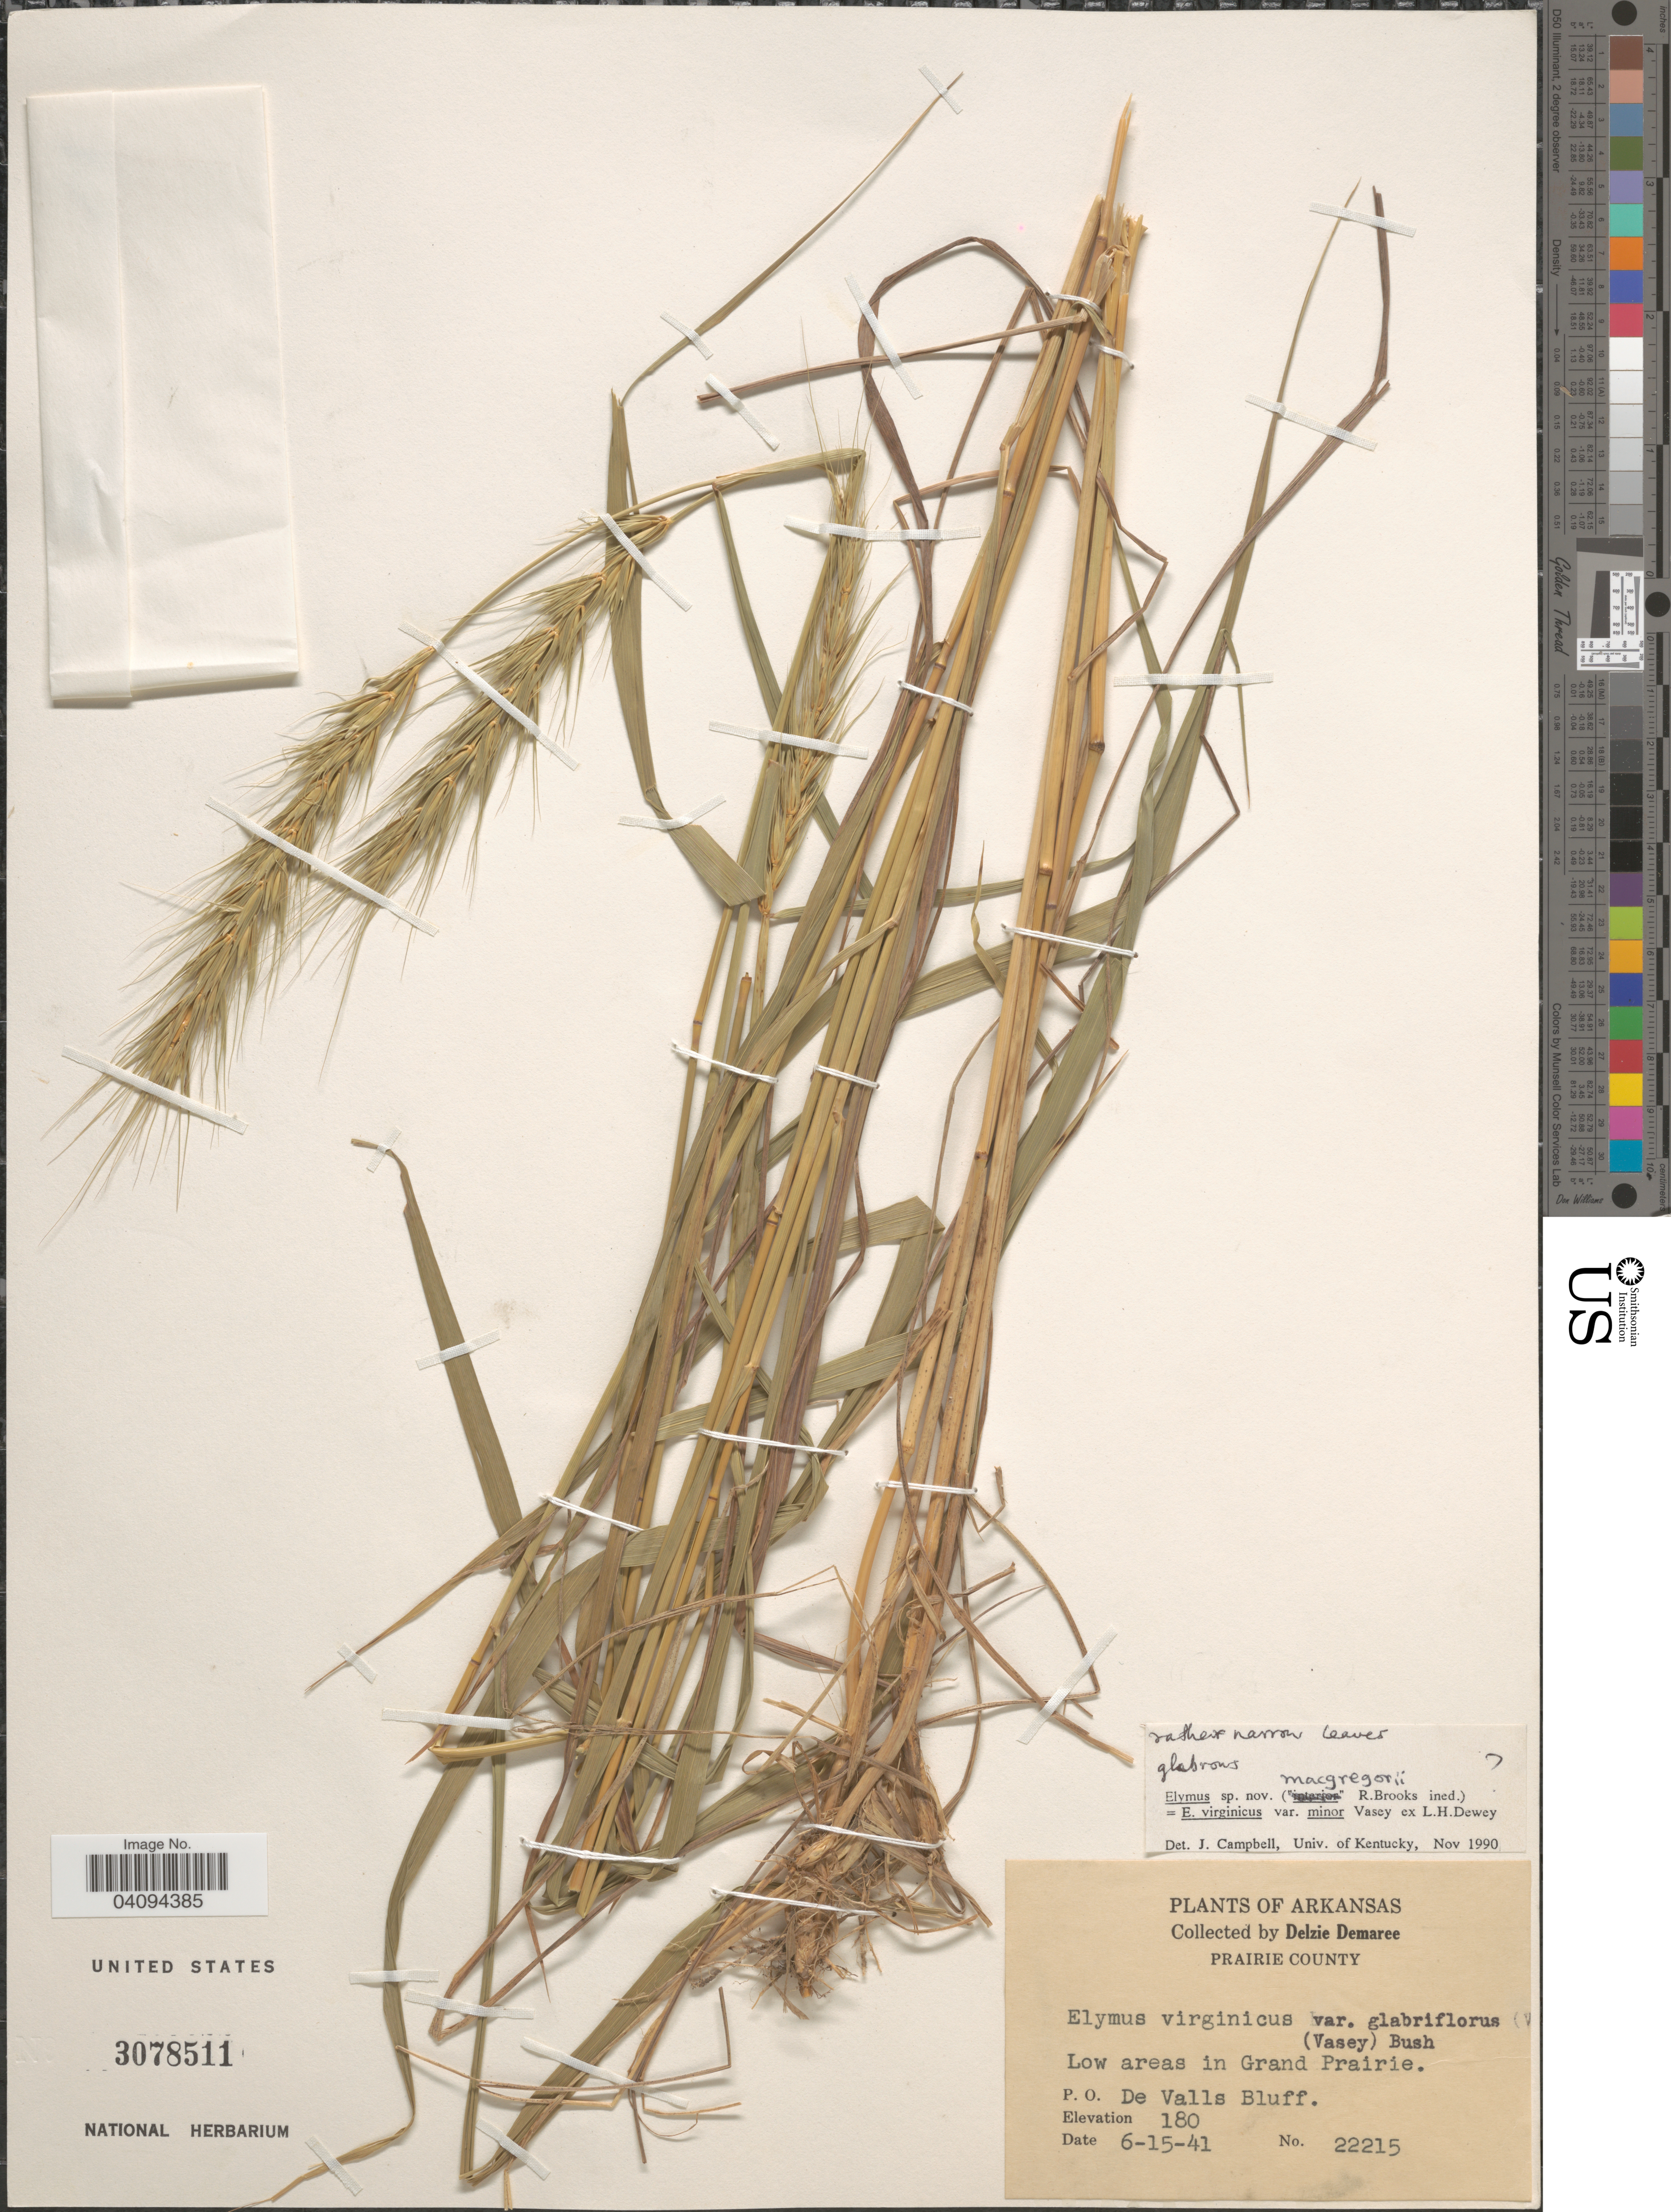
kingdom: Plantae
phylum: Tracheophyta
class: Liliopsida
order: Poales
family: Poaceae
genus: Elymus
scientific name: Elymus macgregorii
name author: R.E. Brooks & J.J.N. Campb.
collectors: D. Demaree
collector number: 22215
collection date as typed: Transcribed d/m/y: 15/6/41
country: United States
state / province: Arkansas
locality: Prairie County. Low areas in Grand Prairie. P. O. De Valls Bluff.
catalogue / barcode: US 3078511